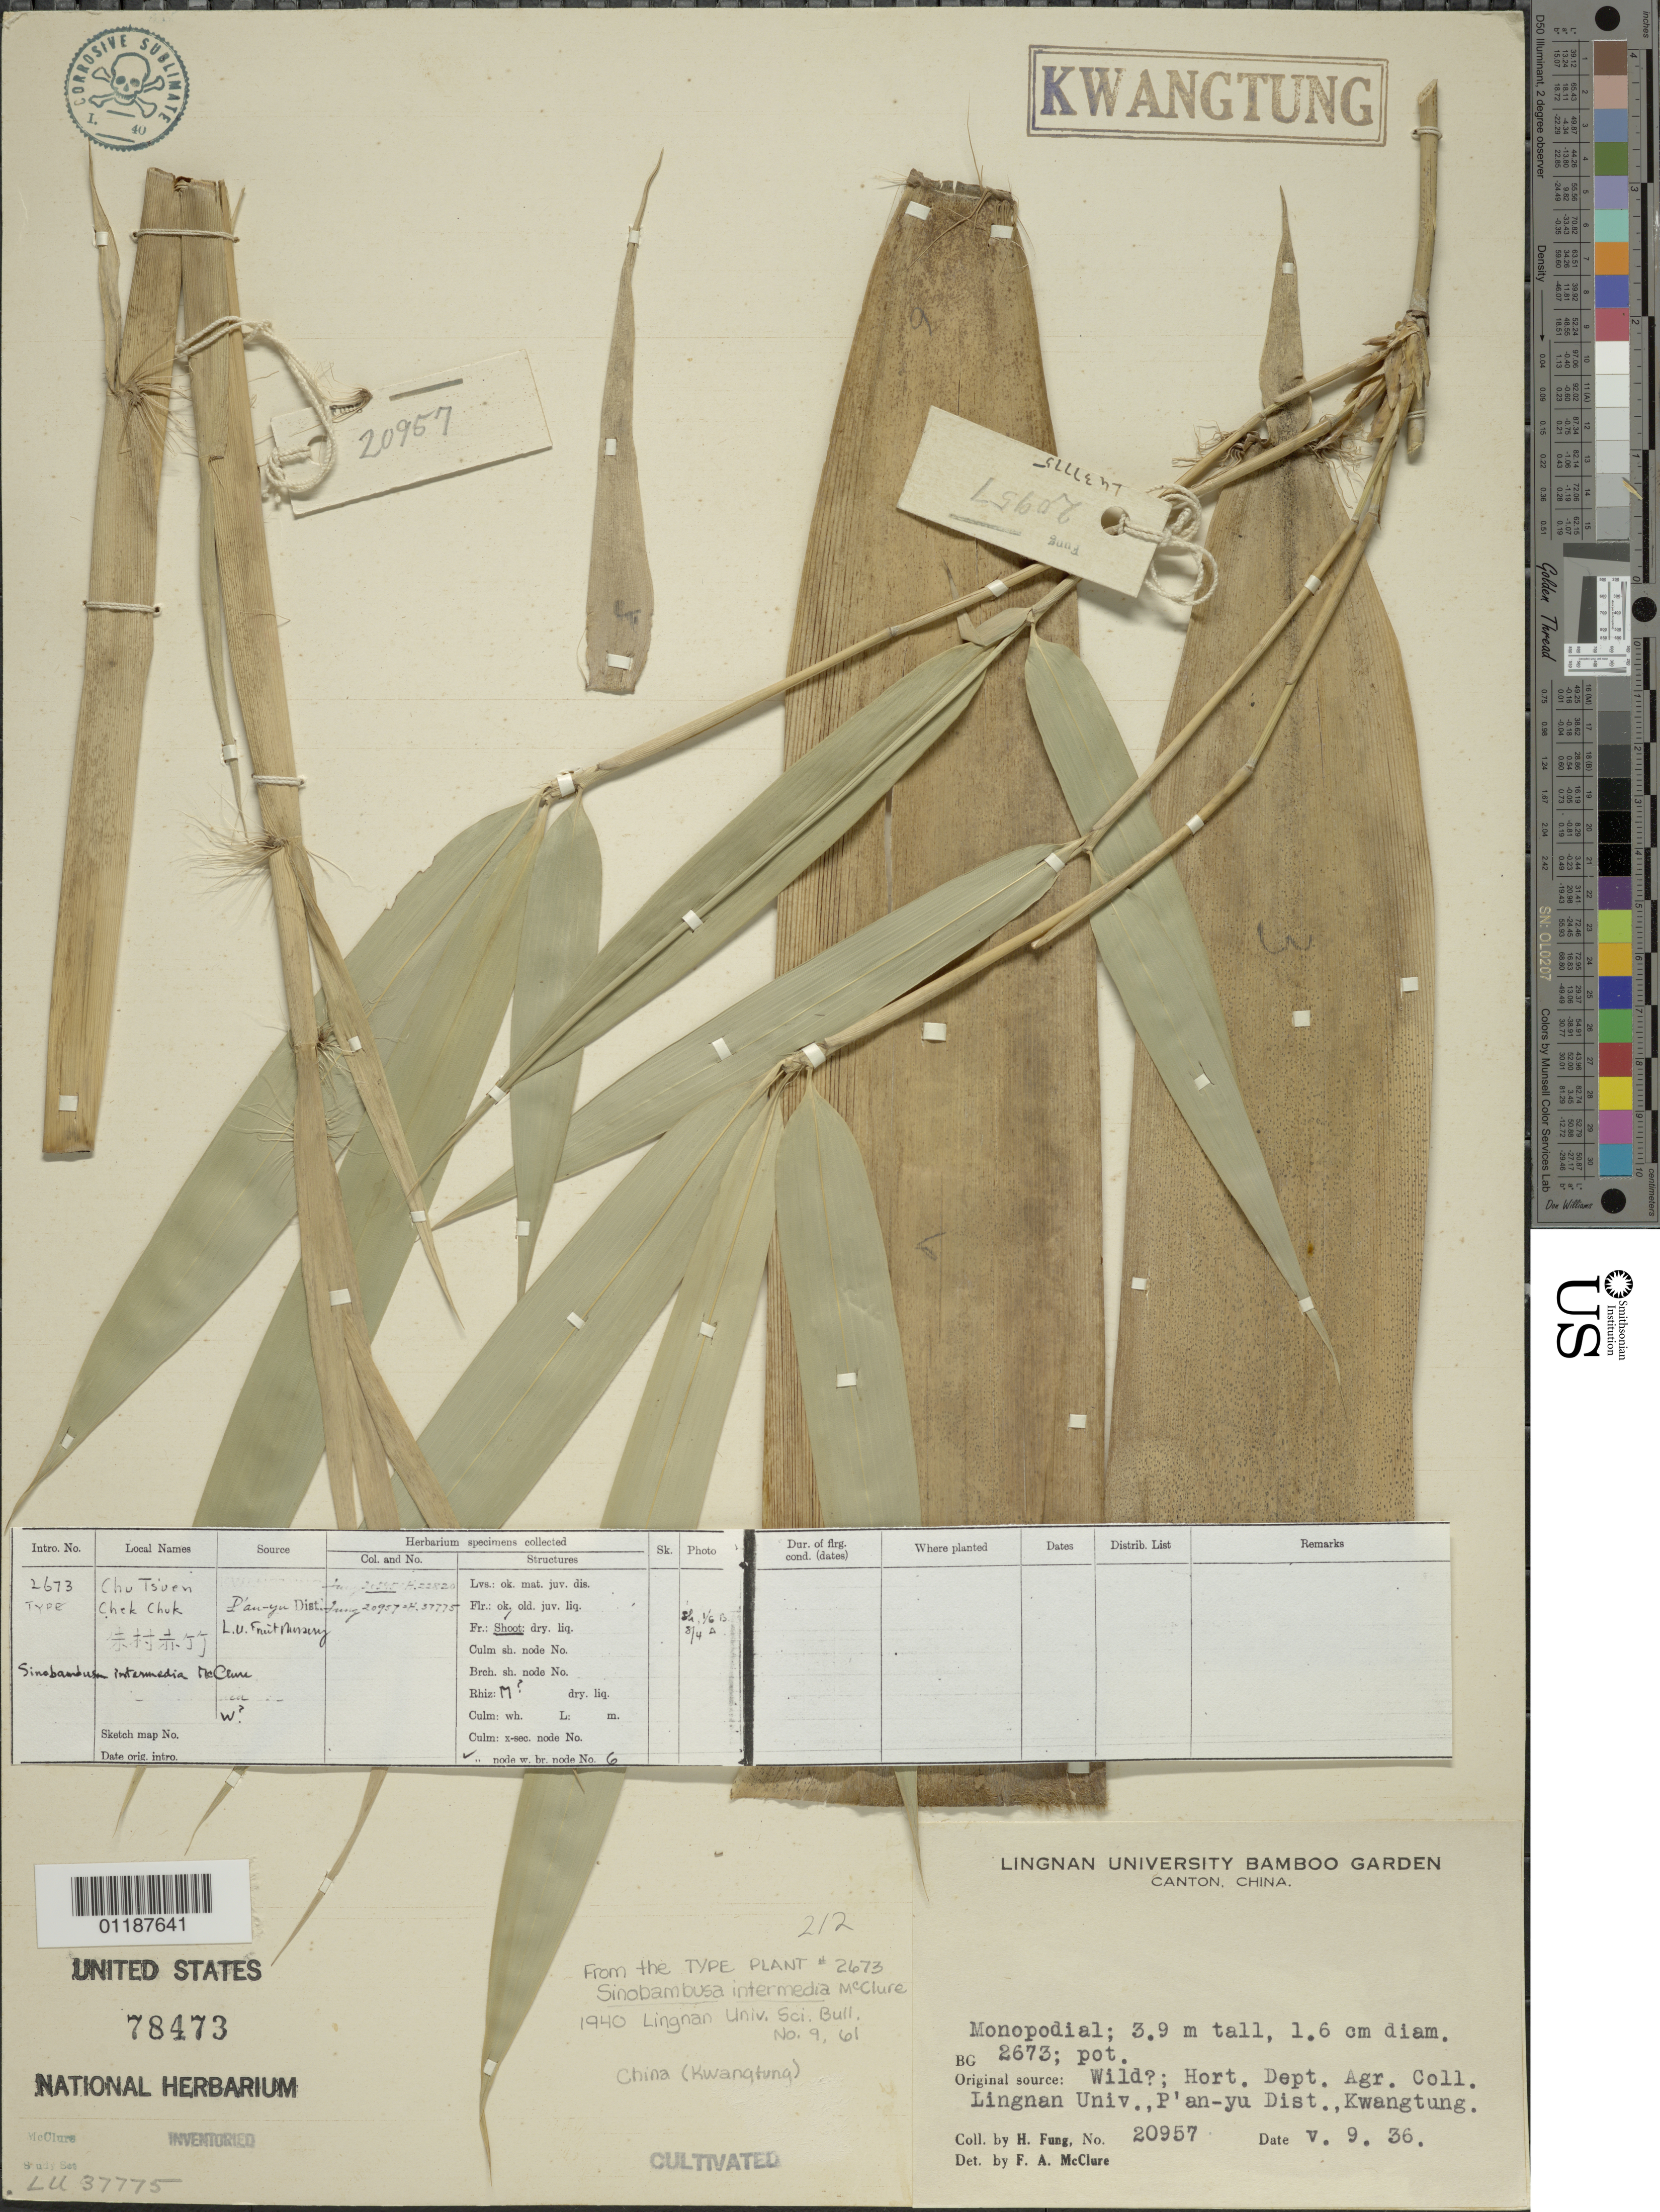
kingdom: Plantae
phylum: Tracheophyta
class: Liliopsida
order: Poales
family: Poaceae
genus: Sinobambusa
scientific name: Sinobambusa intermedia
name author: McClure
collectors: H. L. Fung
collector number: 20957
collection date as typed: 09 May 1936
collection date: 1936-05-09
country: China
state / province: Guangdong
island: Honam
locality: Lingnan univ. bg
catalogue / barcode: US 78473